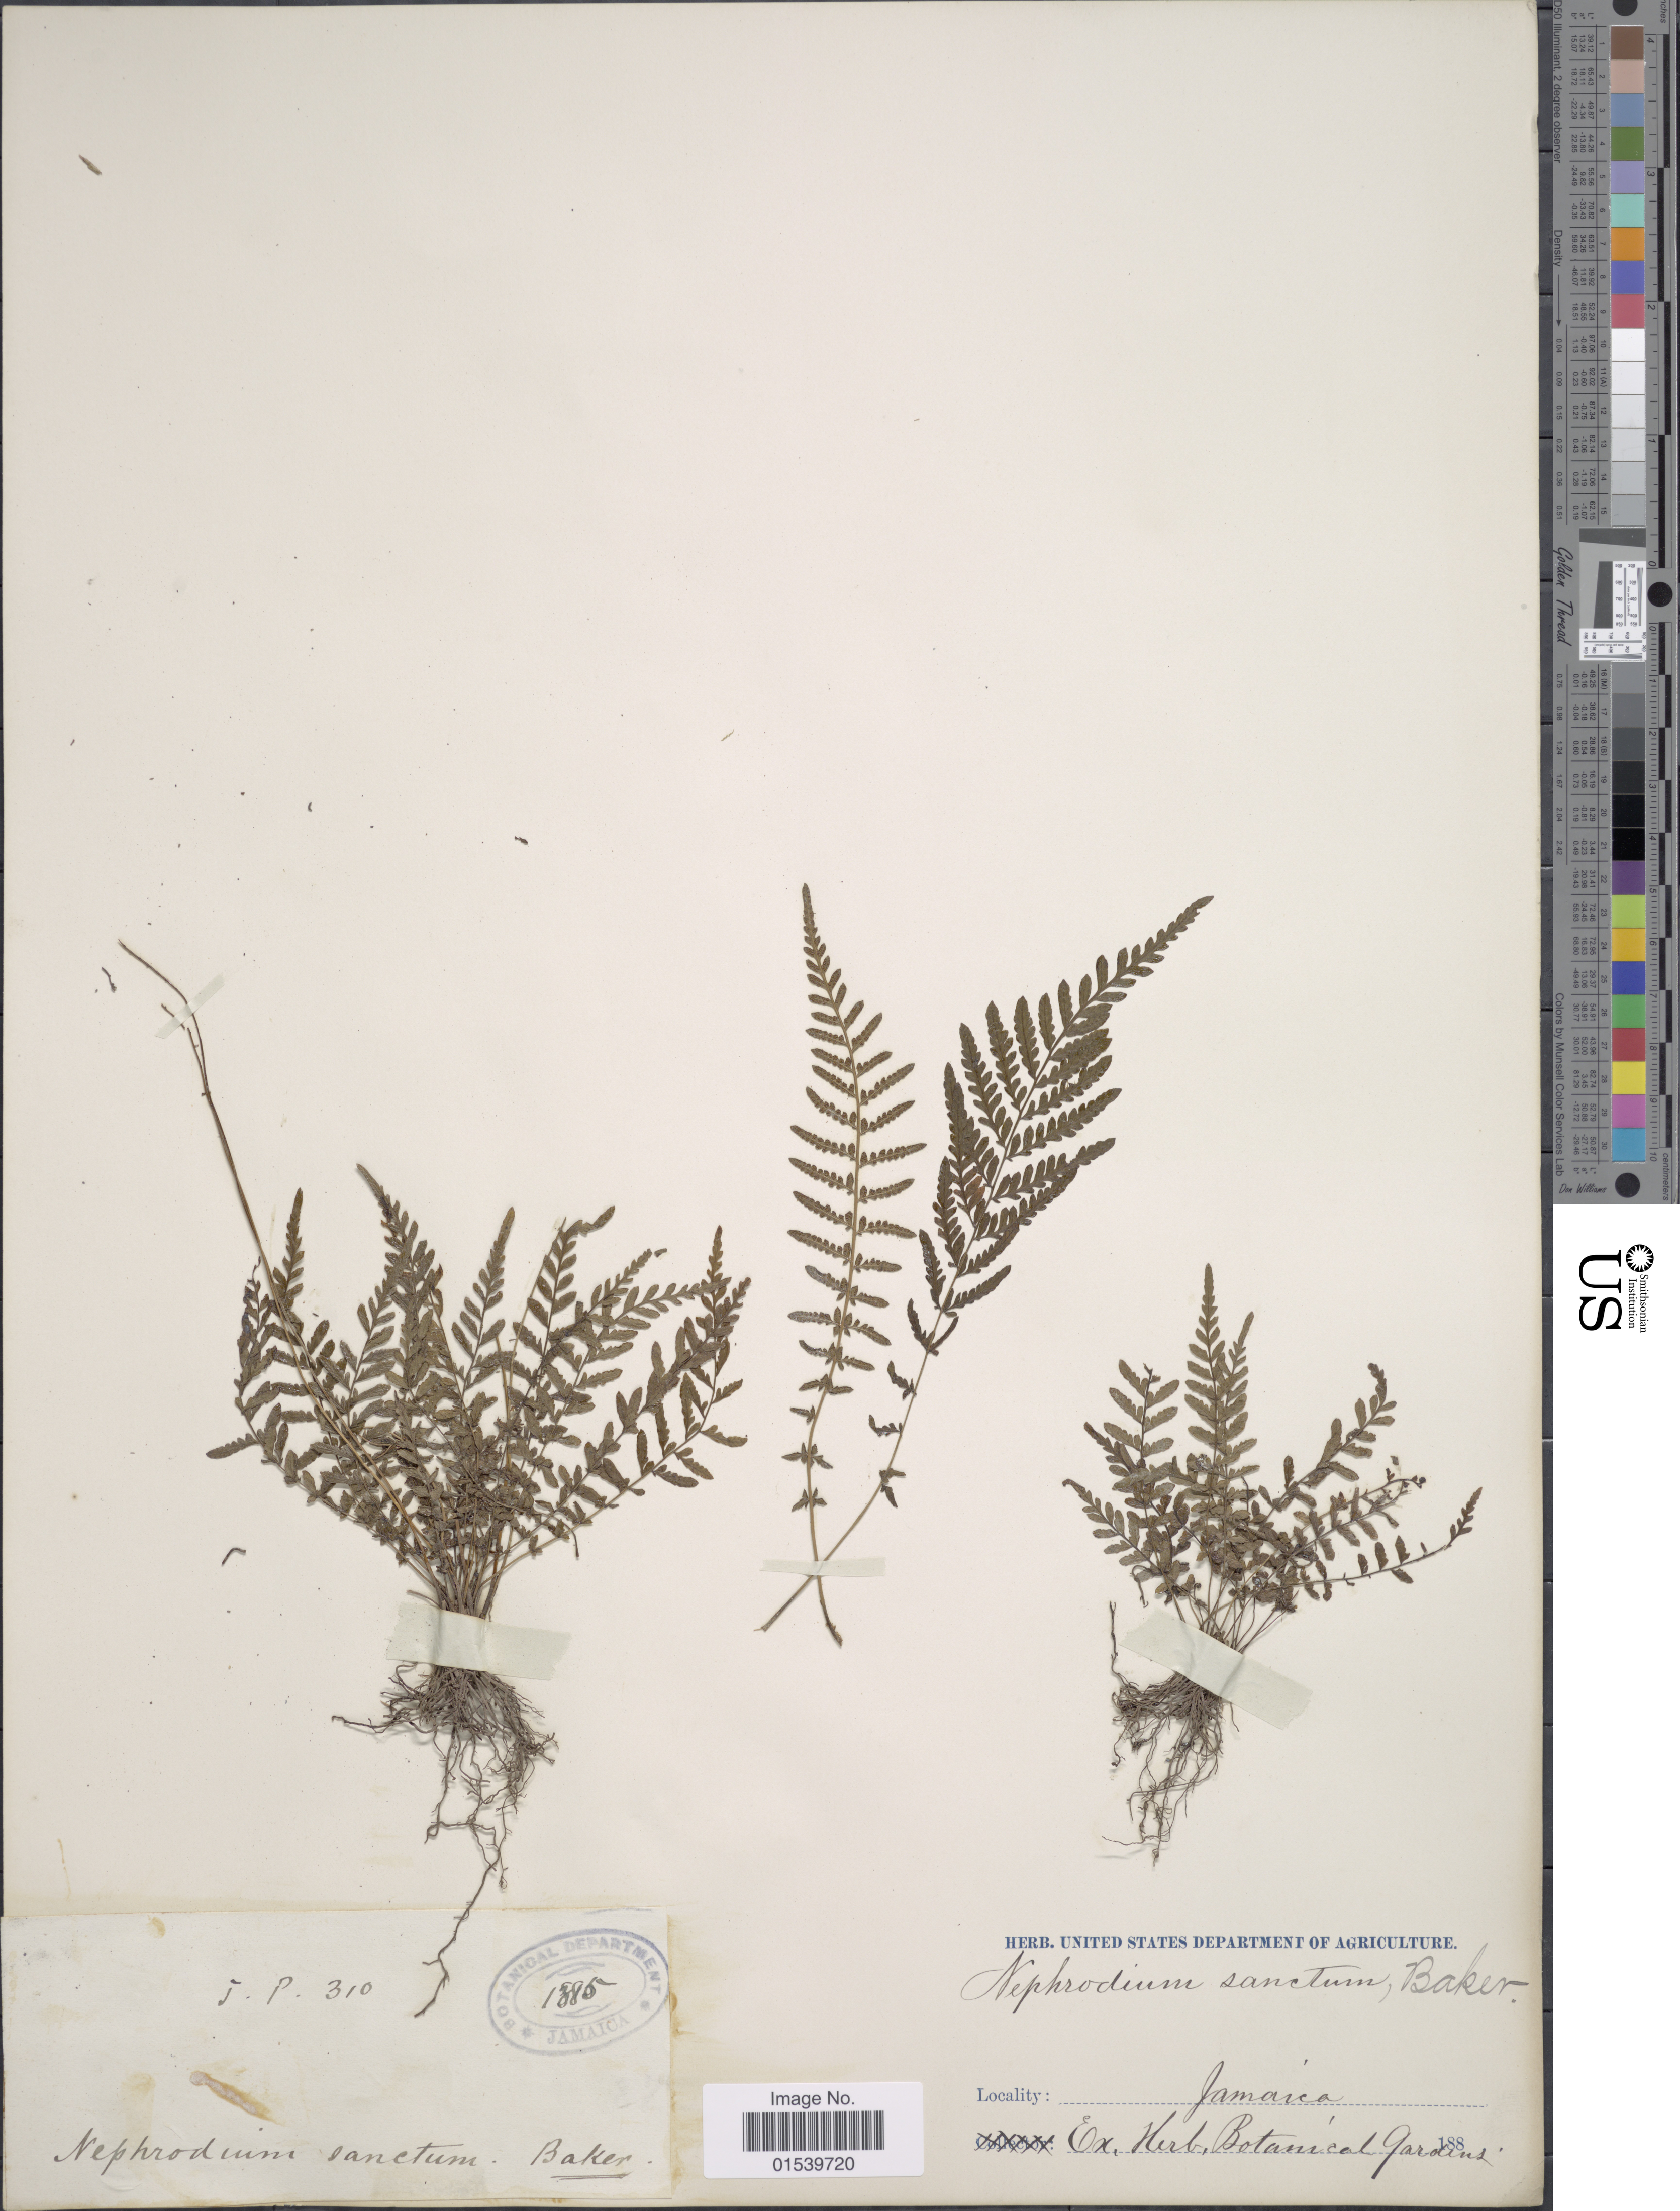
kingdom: Plantae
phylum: Tracheophyta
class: Polypodiopsida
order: Polypodiales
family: Thelypteridaceae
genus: Amauropelta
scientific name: Amauropelta sancta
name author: (L.) Pic. Serm.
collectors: -- Baker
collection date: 1885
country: Jamaica